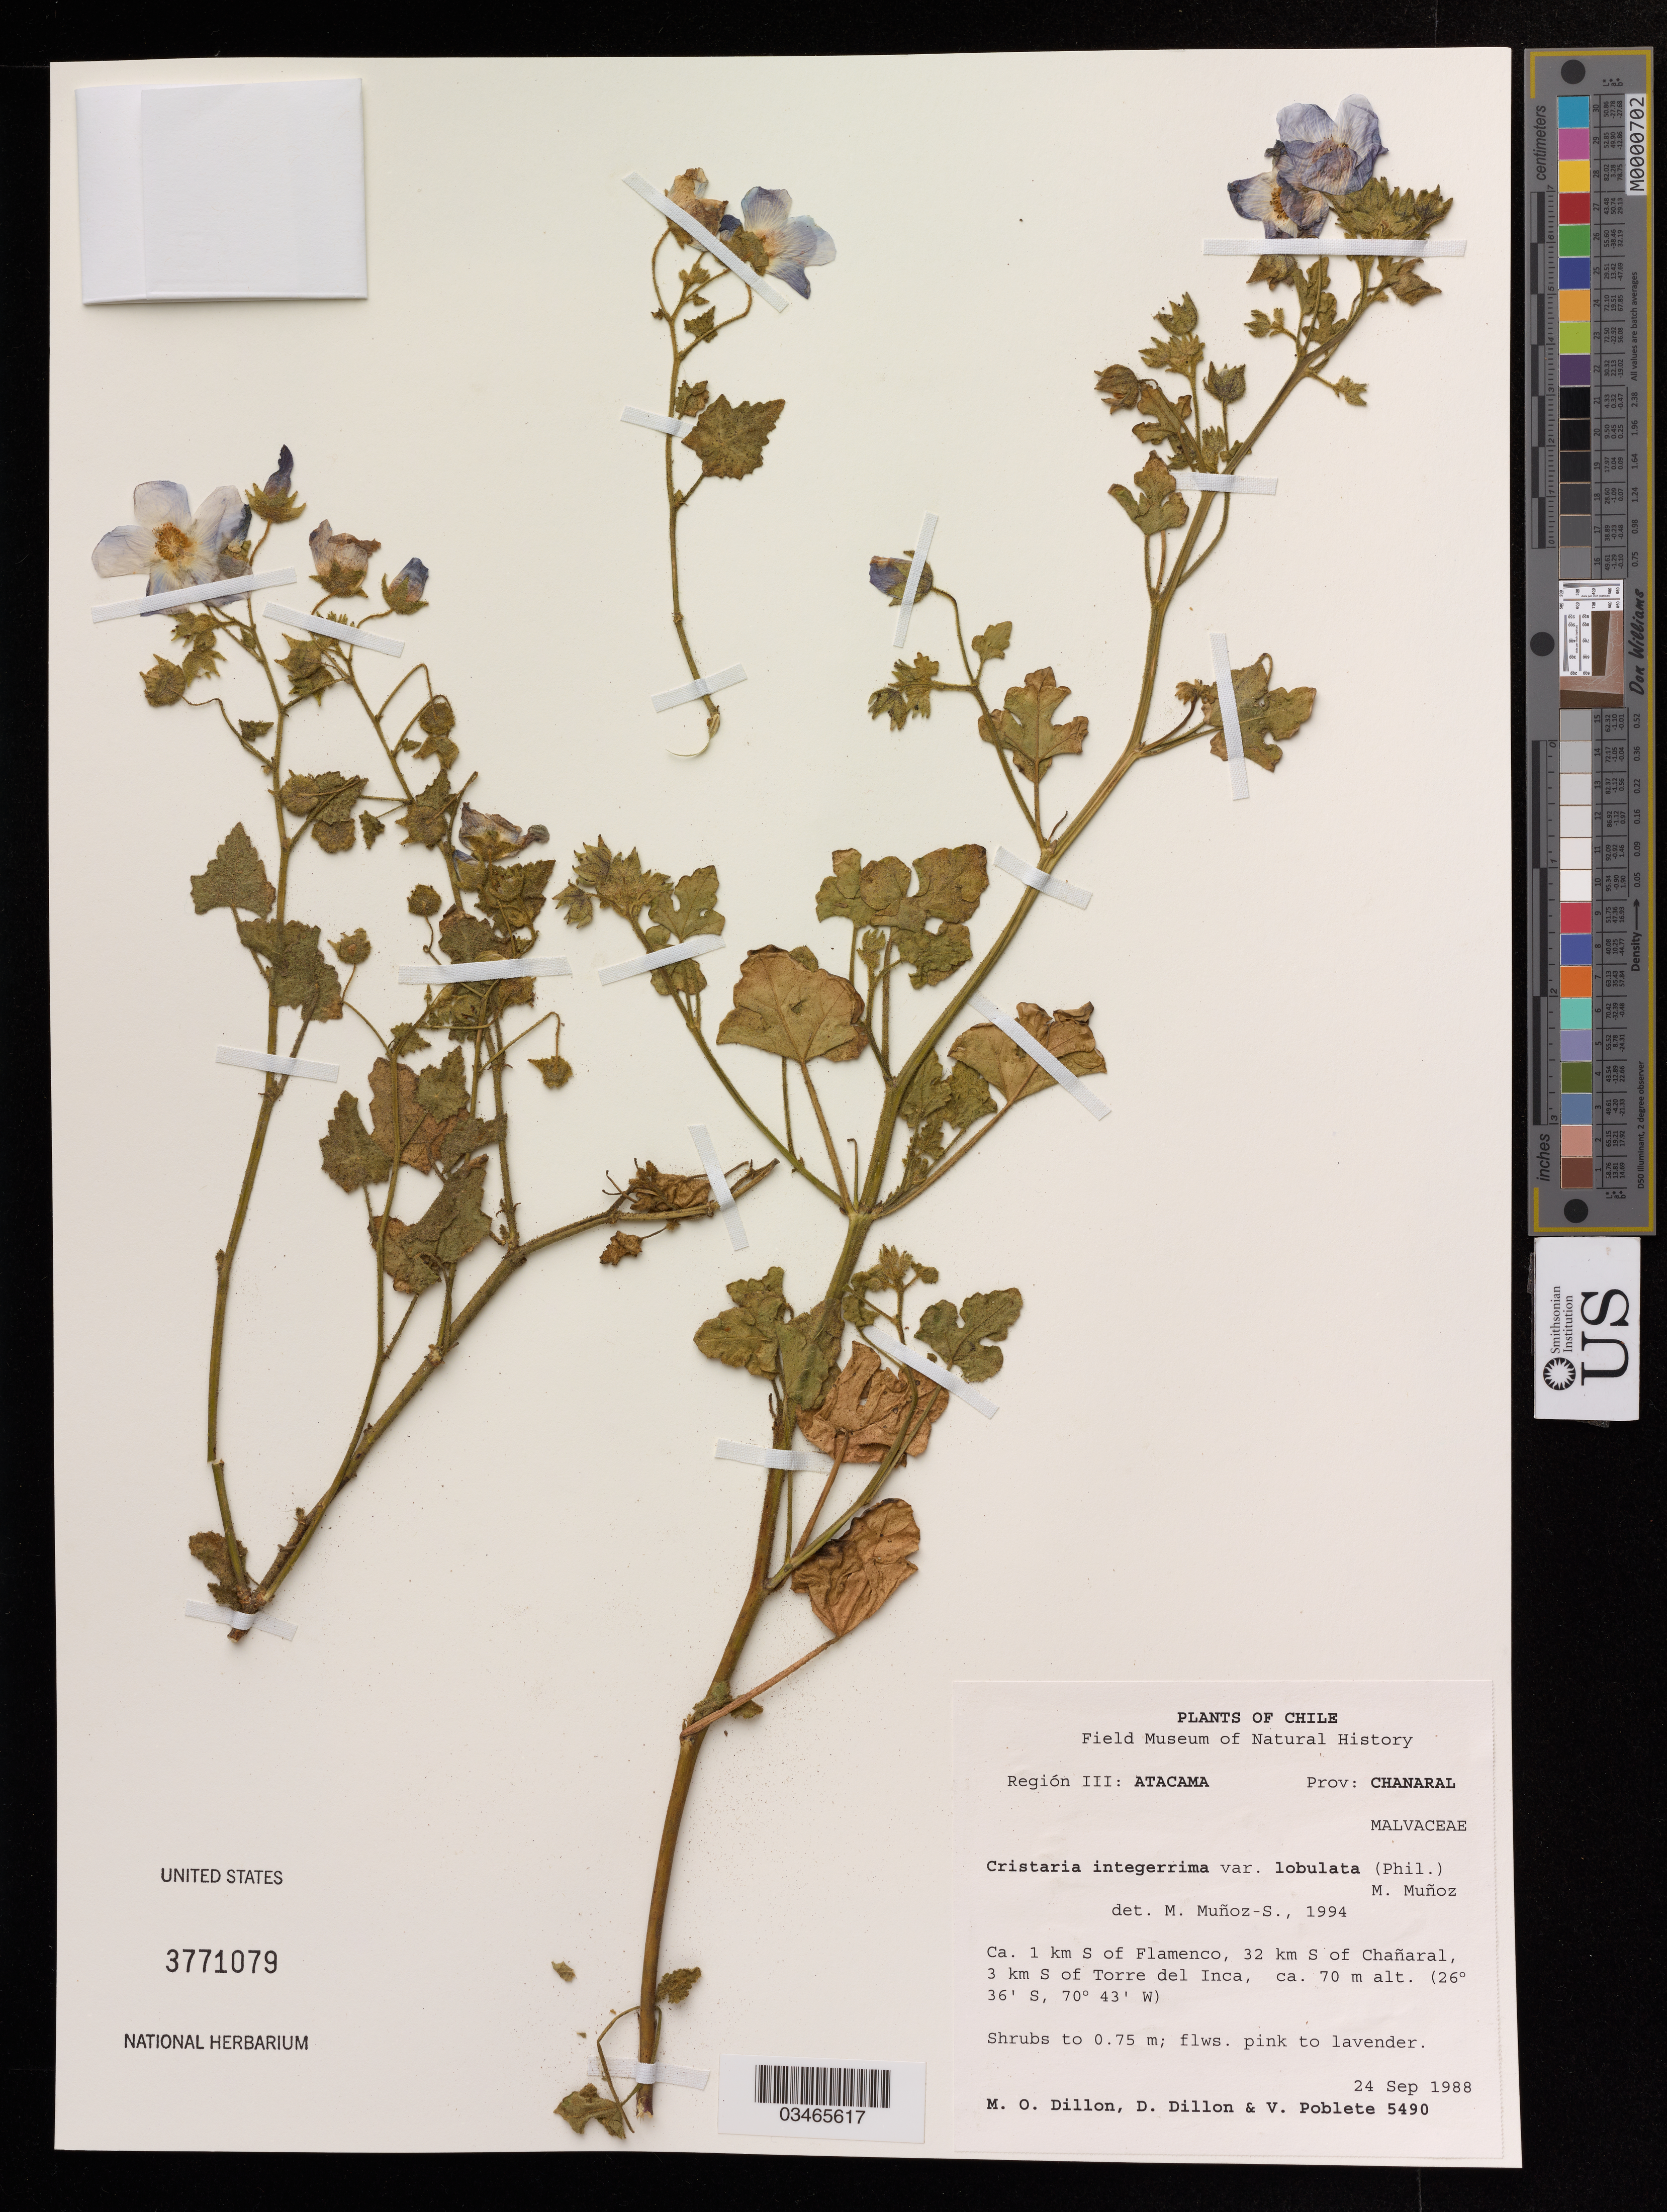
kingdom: Plantae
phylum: Tracheophyta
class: Magnoliopsida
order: Malvales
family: Malvaceae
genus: Cristaria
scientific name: Cristaria integerrima var. lobulata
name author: (Phil.) Muñoz-Schick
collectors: M. O. Dillon, D. Dillon & V. Poblete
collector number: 5490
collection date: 1988-09-24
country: Chile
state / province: Atacama (III)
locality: Prov: Chanaral. Ca. 1 km S of Flamenco, 32 km S of Chañaral, 3 km S of Torre del Inca.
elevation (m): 70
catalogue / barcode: US 3771079